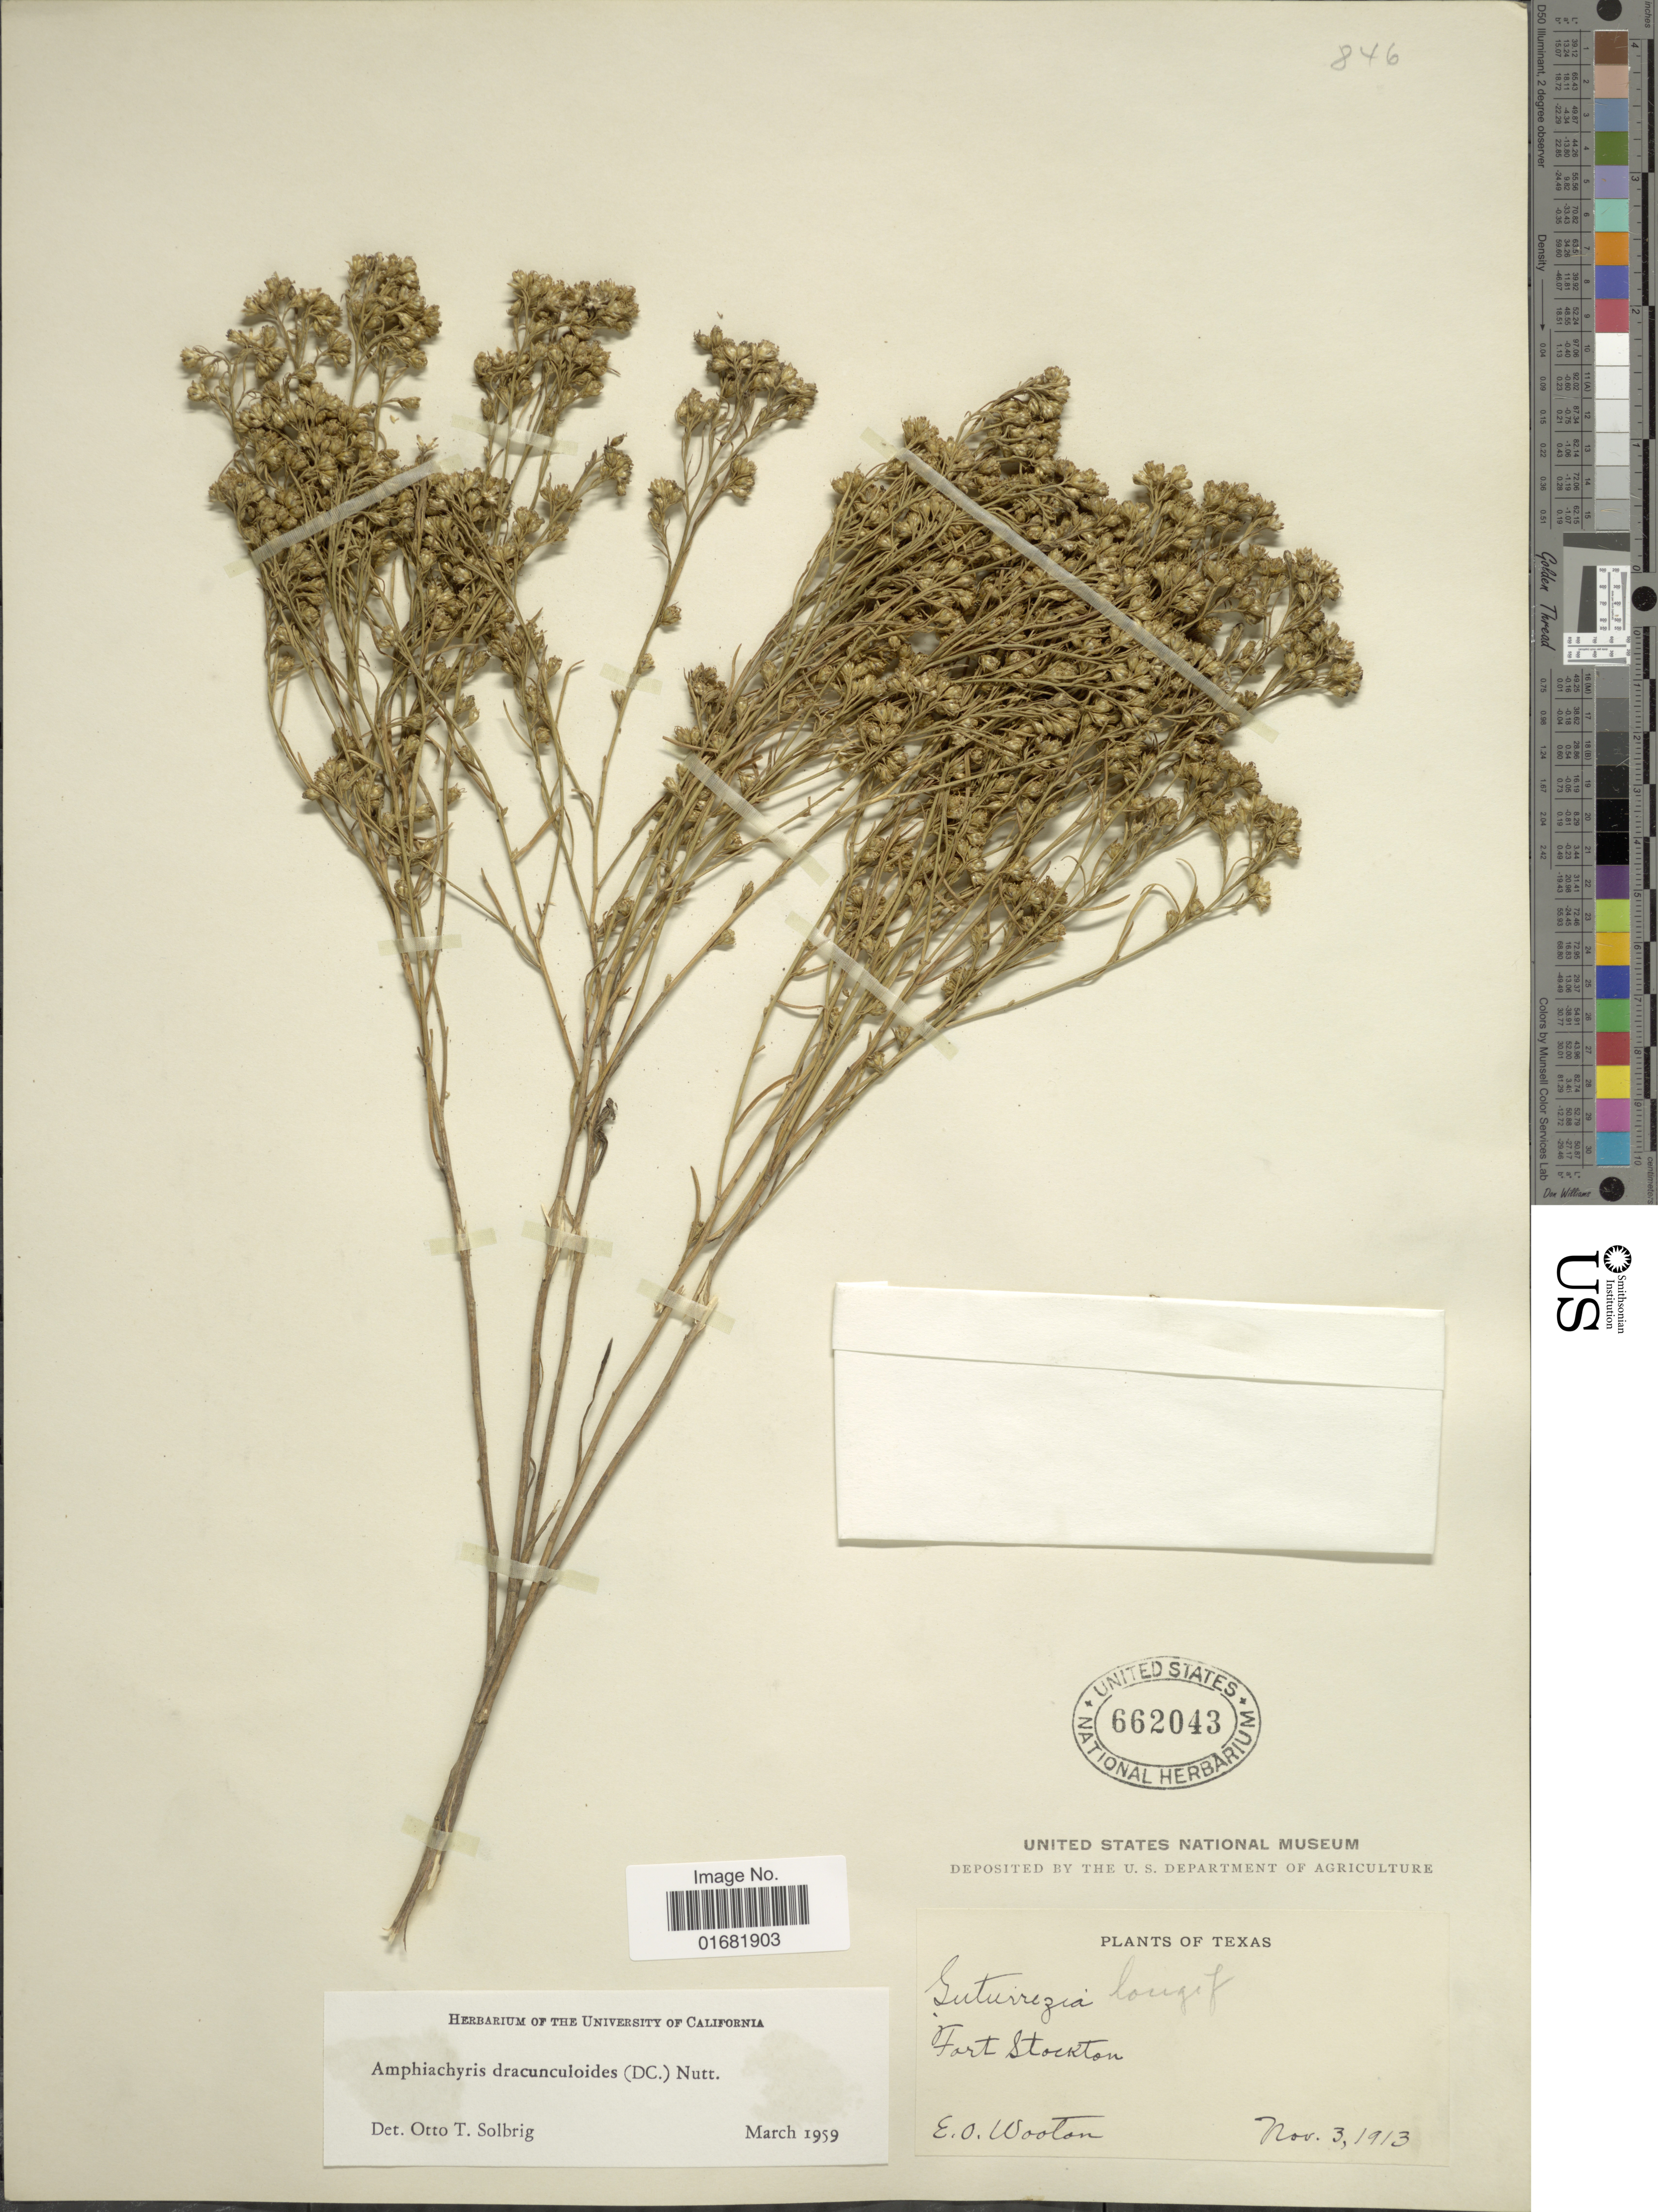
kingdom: Plantae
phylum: Tracheophyta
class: Magnoliopsida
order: Asterales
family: Asteraceae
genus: Amphiachyris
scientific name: Amphiachyris dracunculoides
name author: (DC.) Nutt.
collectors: E. O. Wooton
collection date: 1913-11-03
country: United States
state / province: Texas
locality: Fort Stockton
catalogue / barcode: US 662043